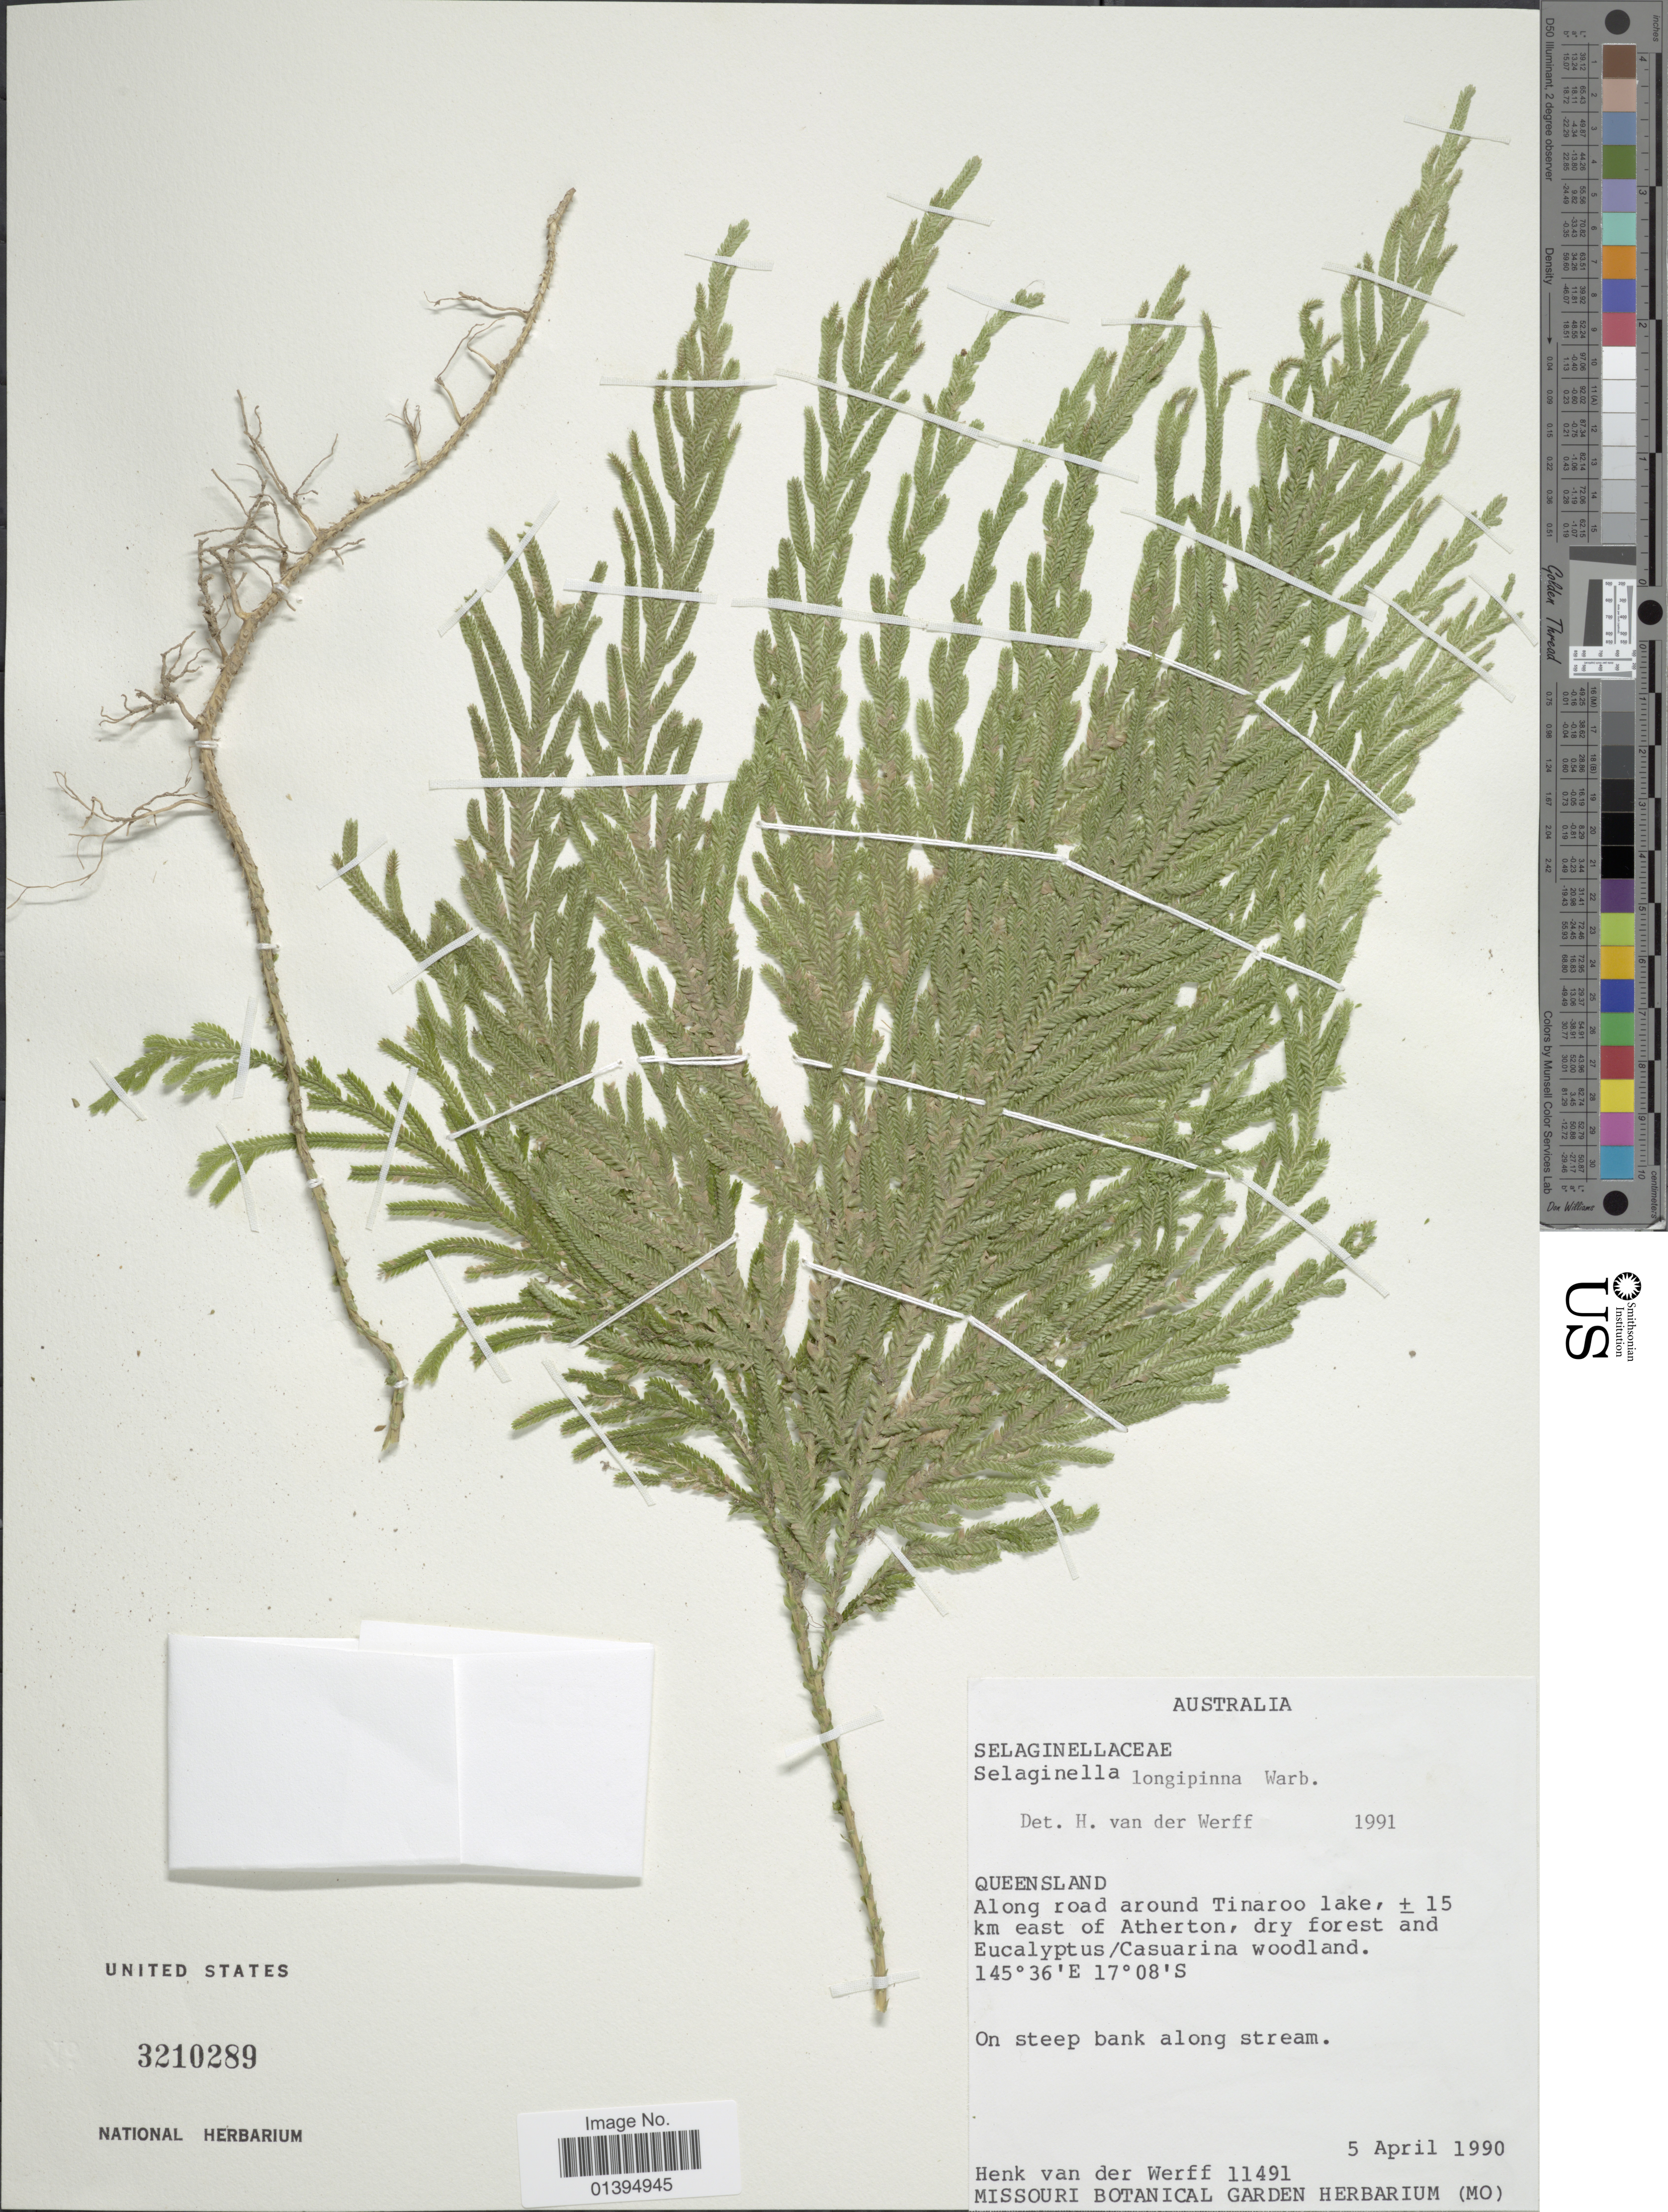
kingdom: Plantae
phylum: Tracheophyta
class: Lycopodiopsida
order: Selaginellales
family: Selaginellaceae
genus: Selaginella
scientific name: Selaginella longipinna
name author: Warb.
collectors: H. van der Werff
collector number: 11491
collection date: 1990-04-05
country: Australia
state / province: Queensland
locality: Along road around Tinaroo lake, ± 15 km east of Atherton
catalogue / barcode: US 3210289